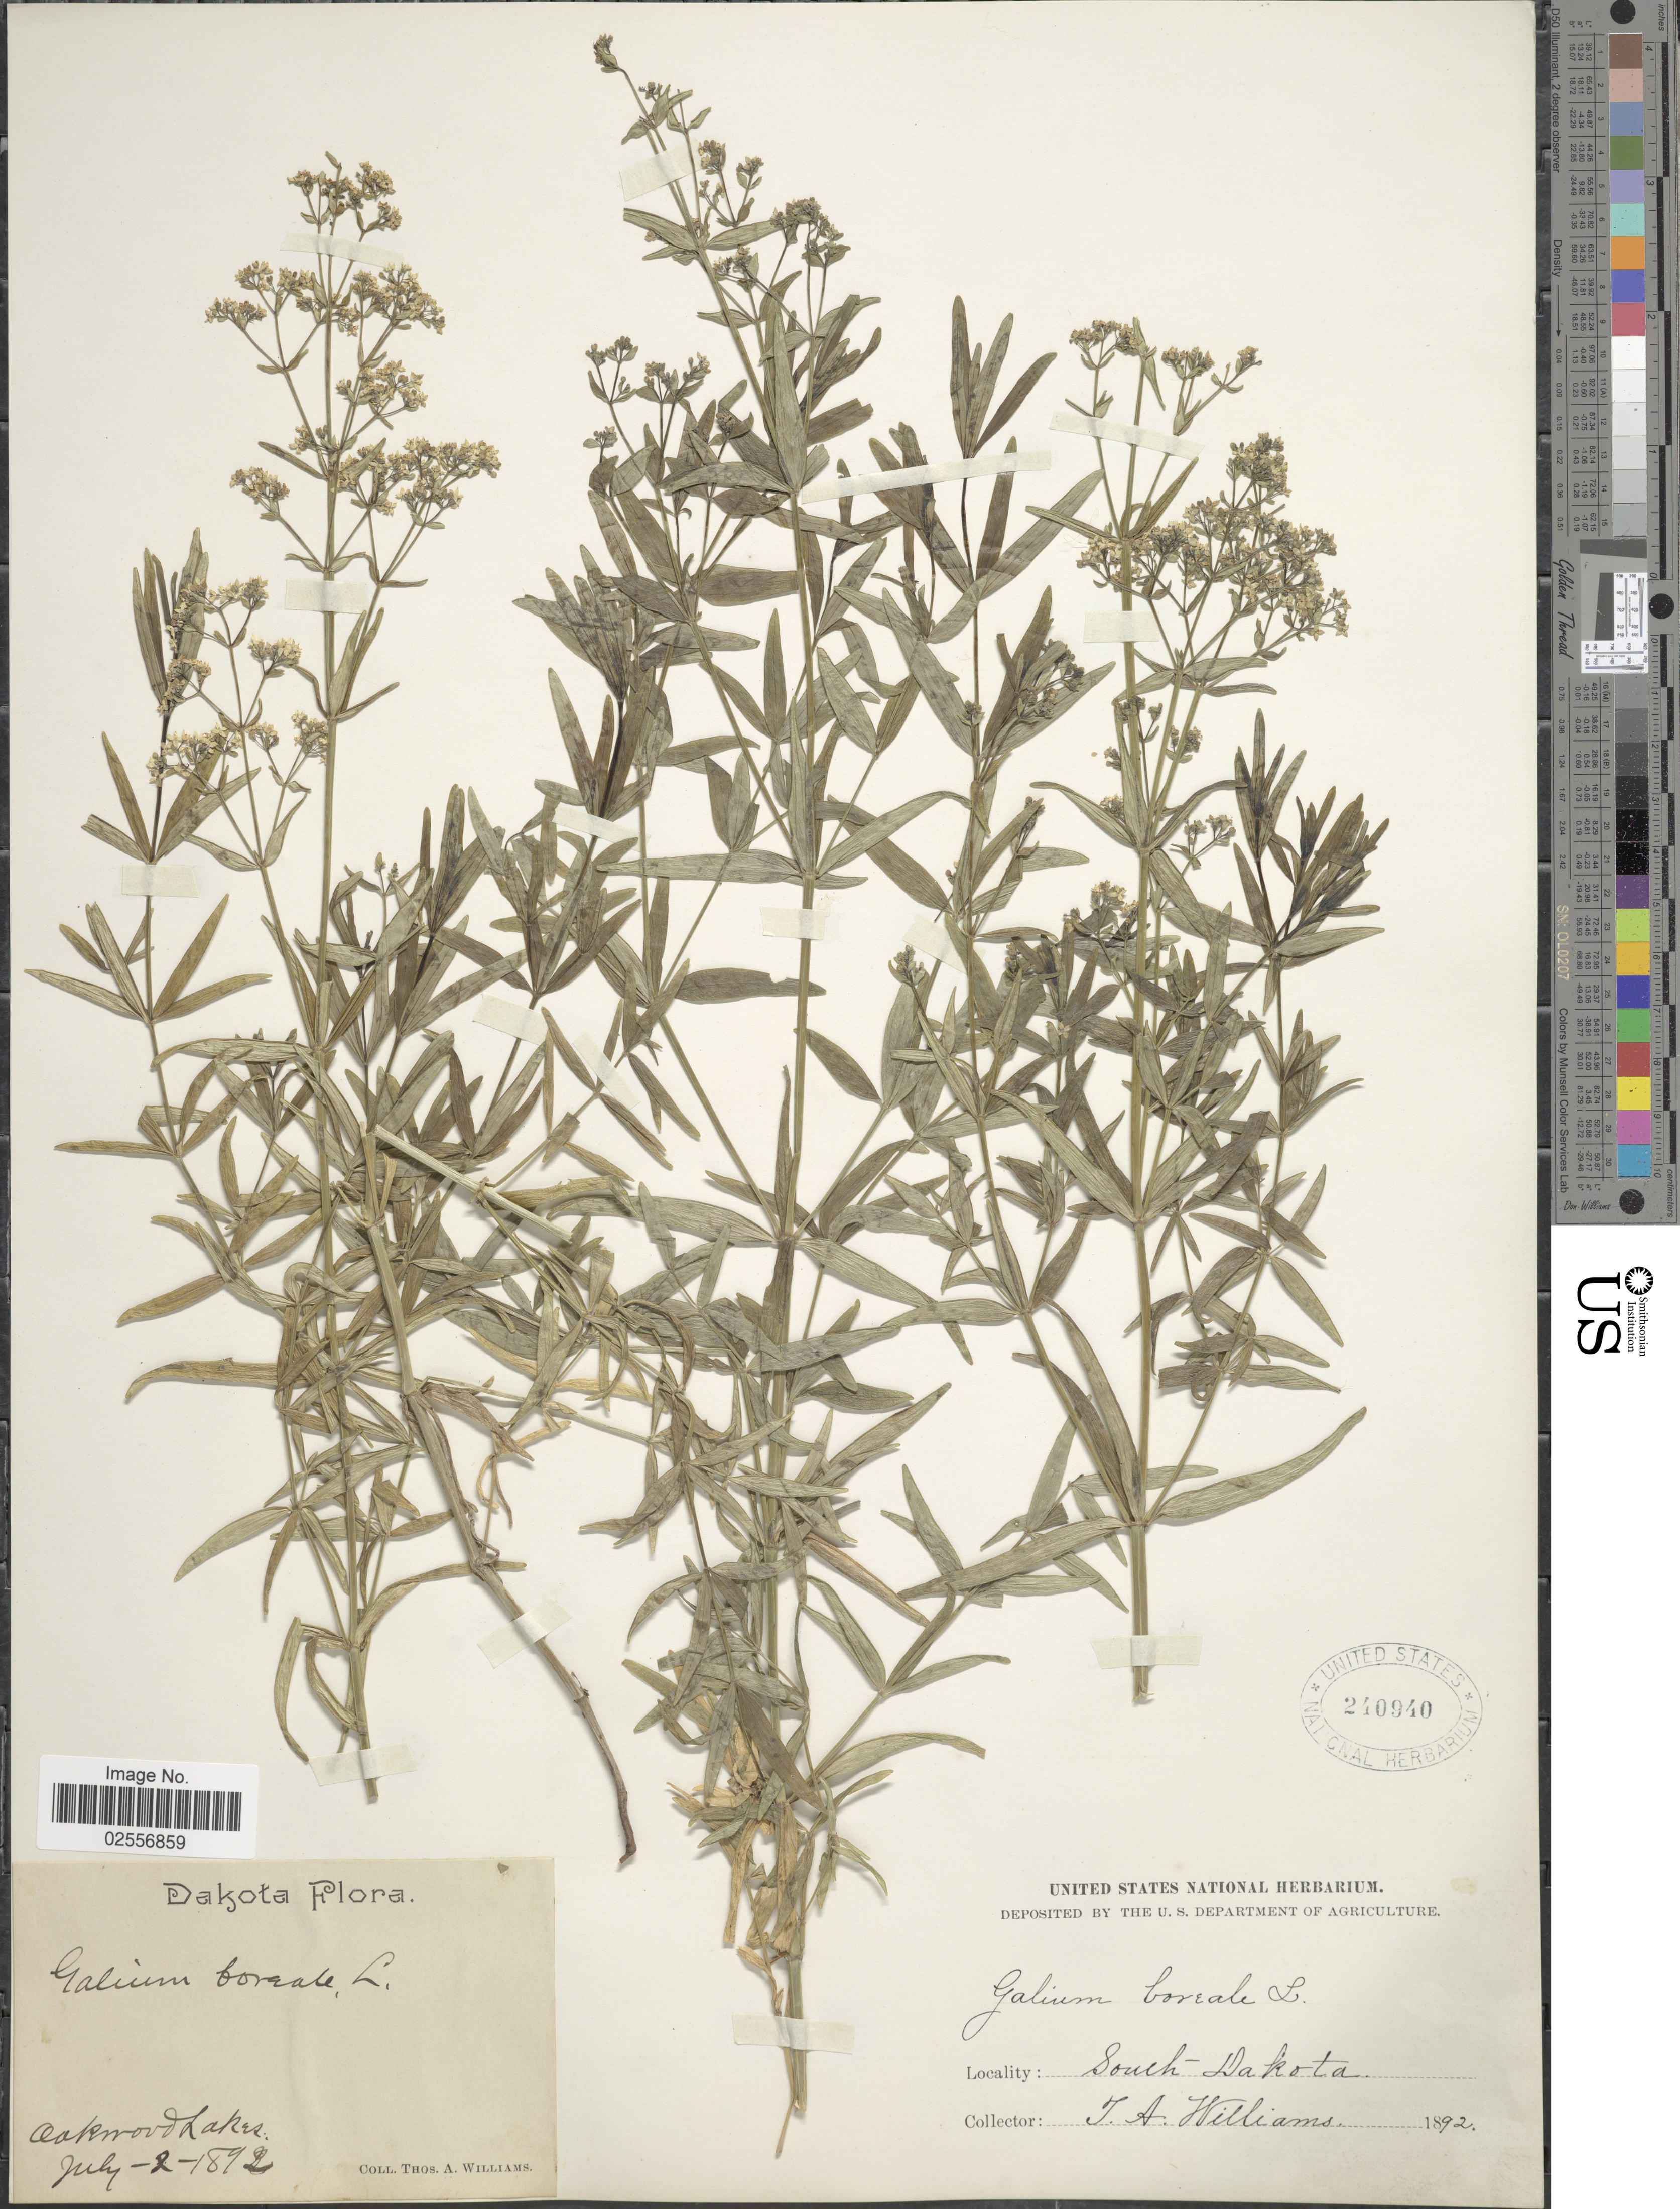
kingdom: Plantae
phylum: Tracheophyta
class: Magnoliopsida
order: Gentianales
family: Rubiaceae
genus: Galium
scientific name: Galium boreale L.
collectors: T. A. Williams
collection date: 1892-07-02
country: United States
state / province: South Dakota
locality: Oakwood Lakes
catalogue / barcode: US 240940